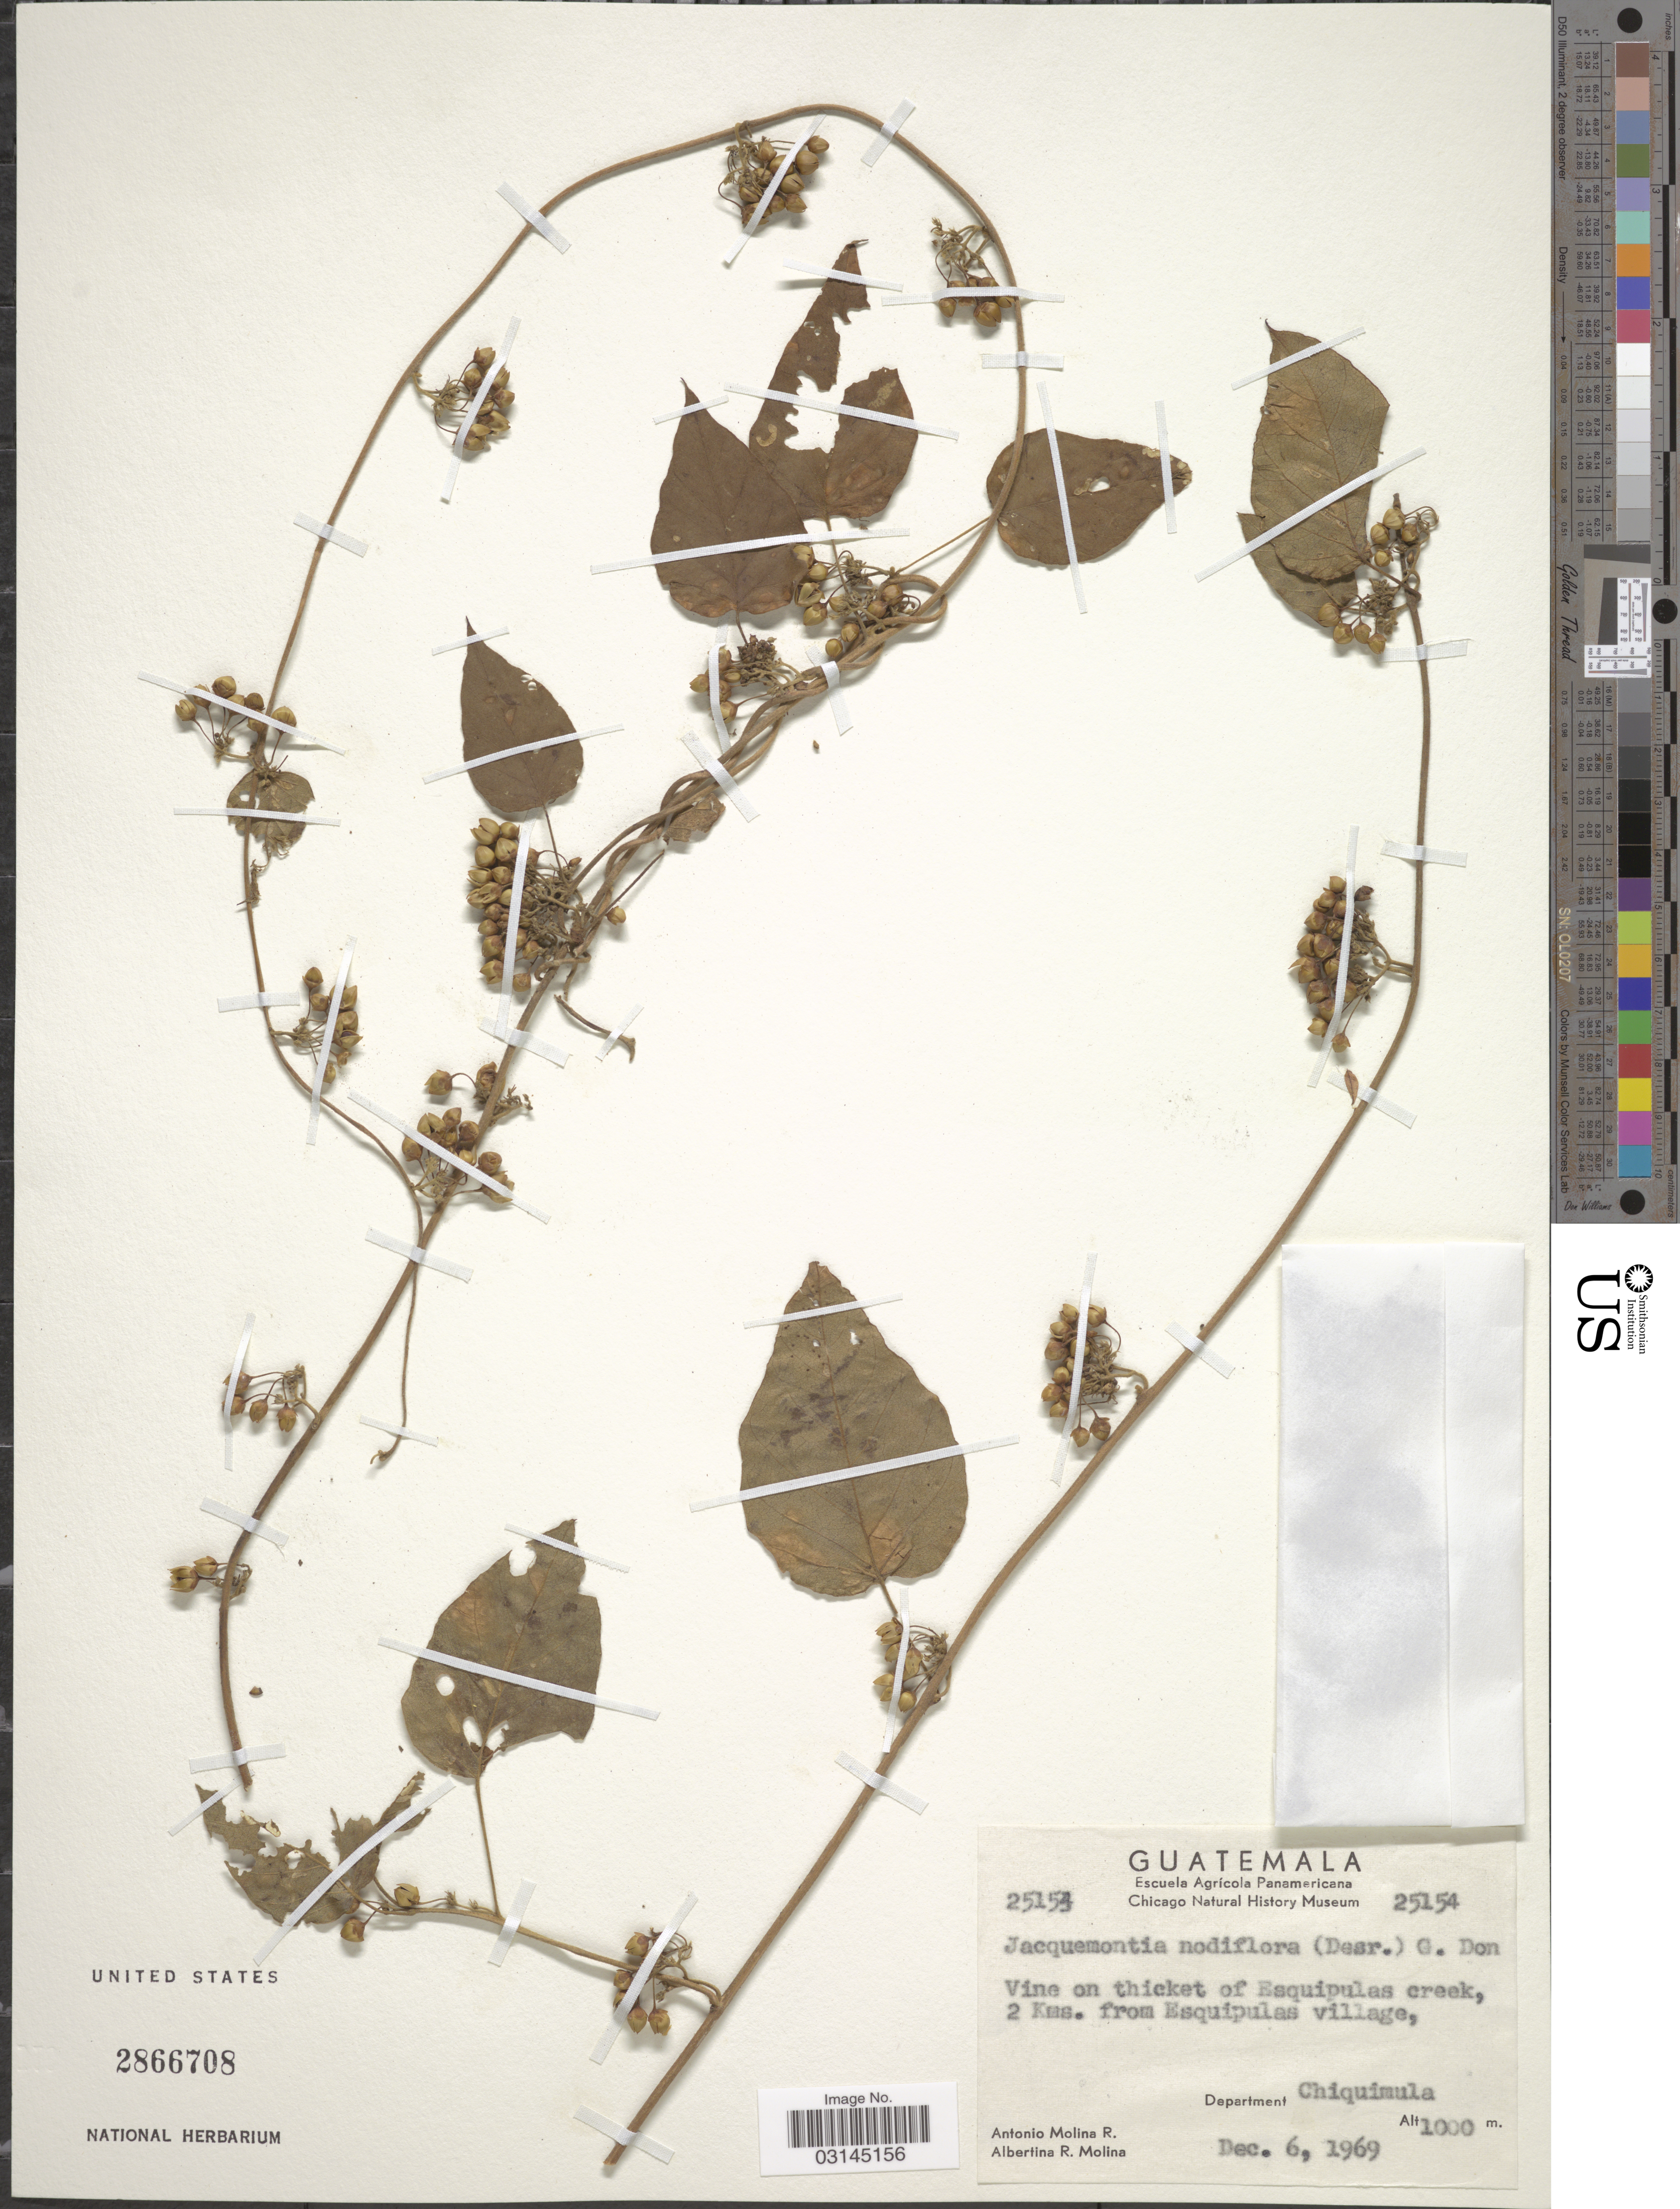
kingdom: Plantae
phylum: Tracheophyta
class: Magnoliopsida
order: Solanales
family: Convolvulaceae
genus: Convolvulus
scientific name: Convolvulus nodiflorus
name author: Desr.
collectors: A. Molina R.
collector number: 25154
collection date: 1969-12-06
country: Guatemala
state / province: Chiquimula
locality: Vine on thicket of Esquipulas creek, 2 Kms. from Esquipulas village, Department Chiquimula.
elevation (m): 1000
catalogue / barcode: US 2866708